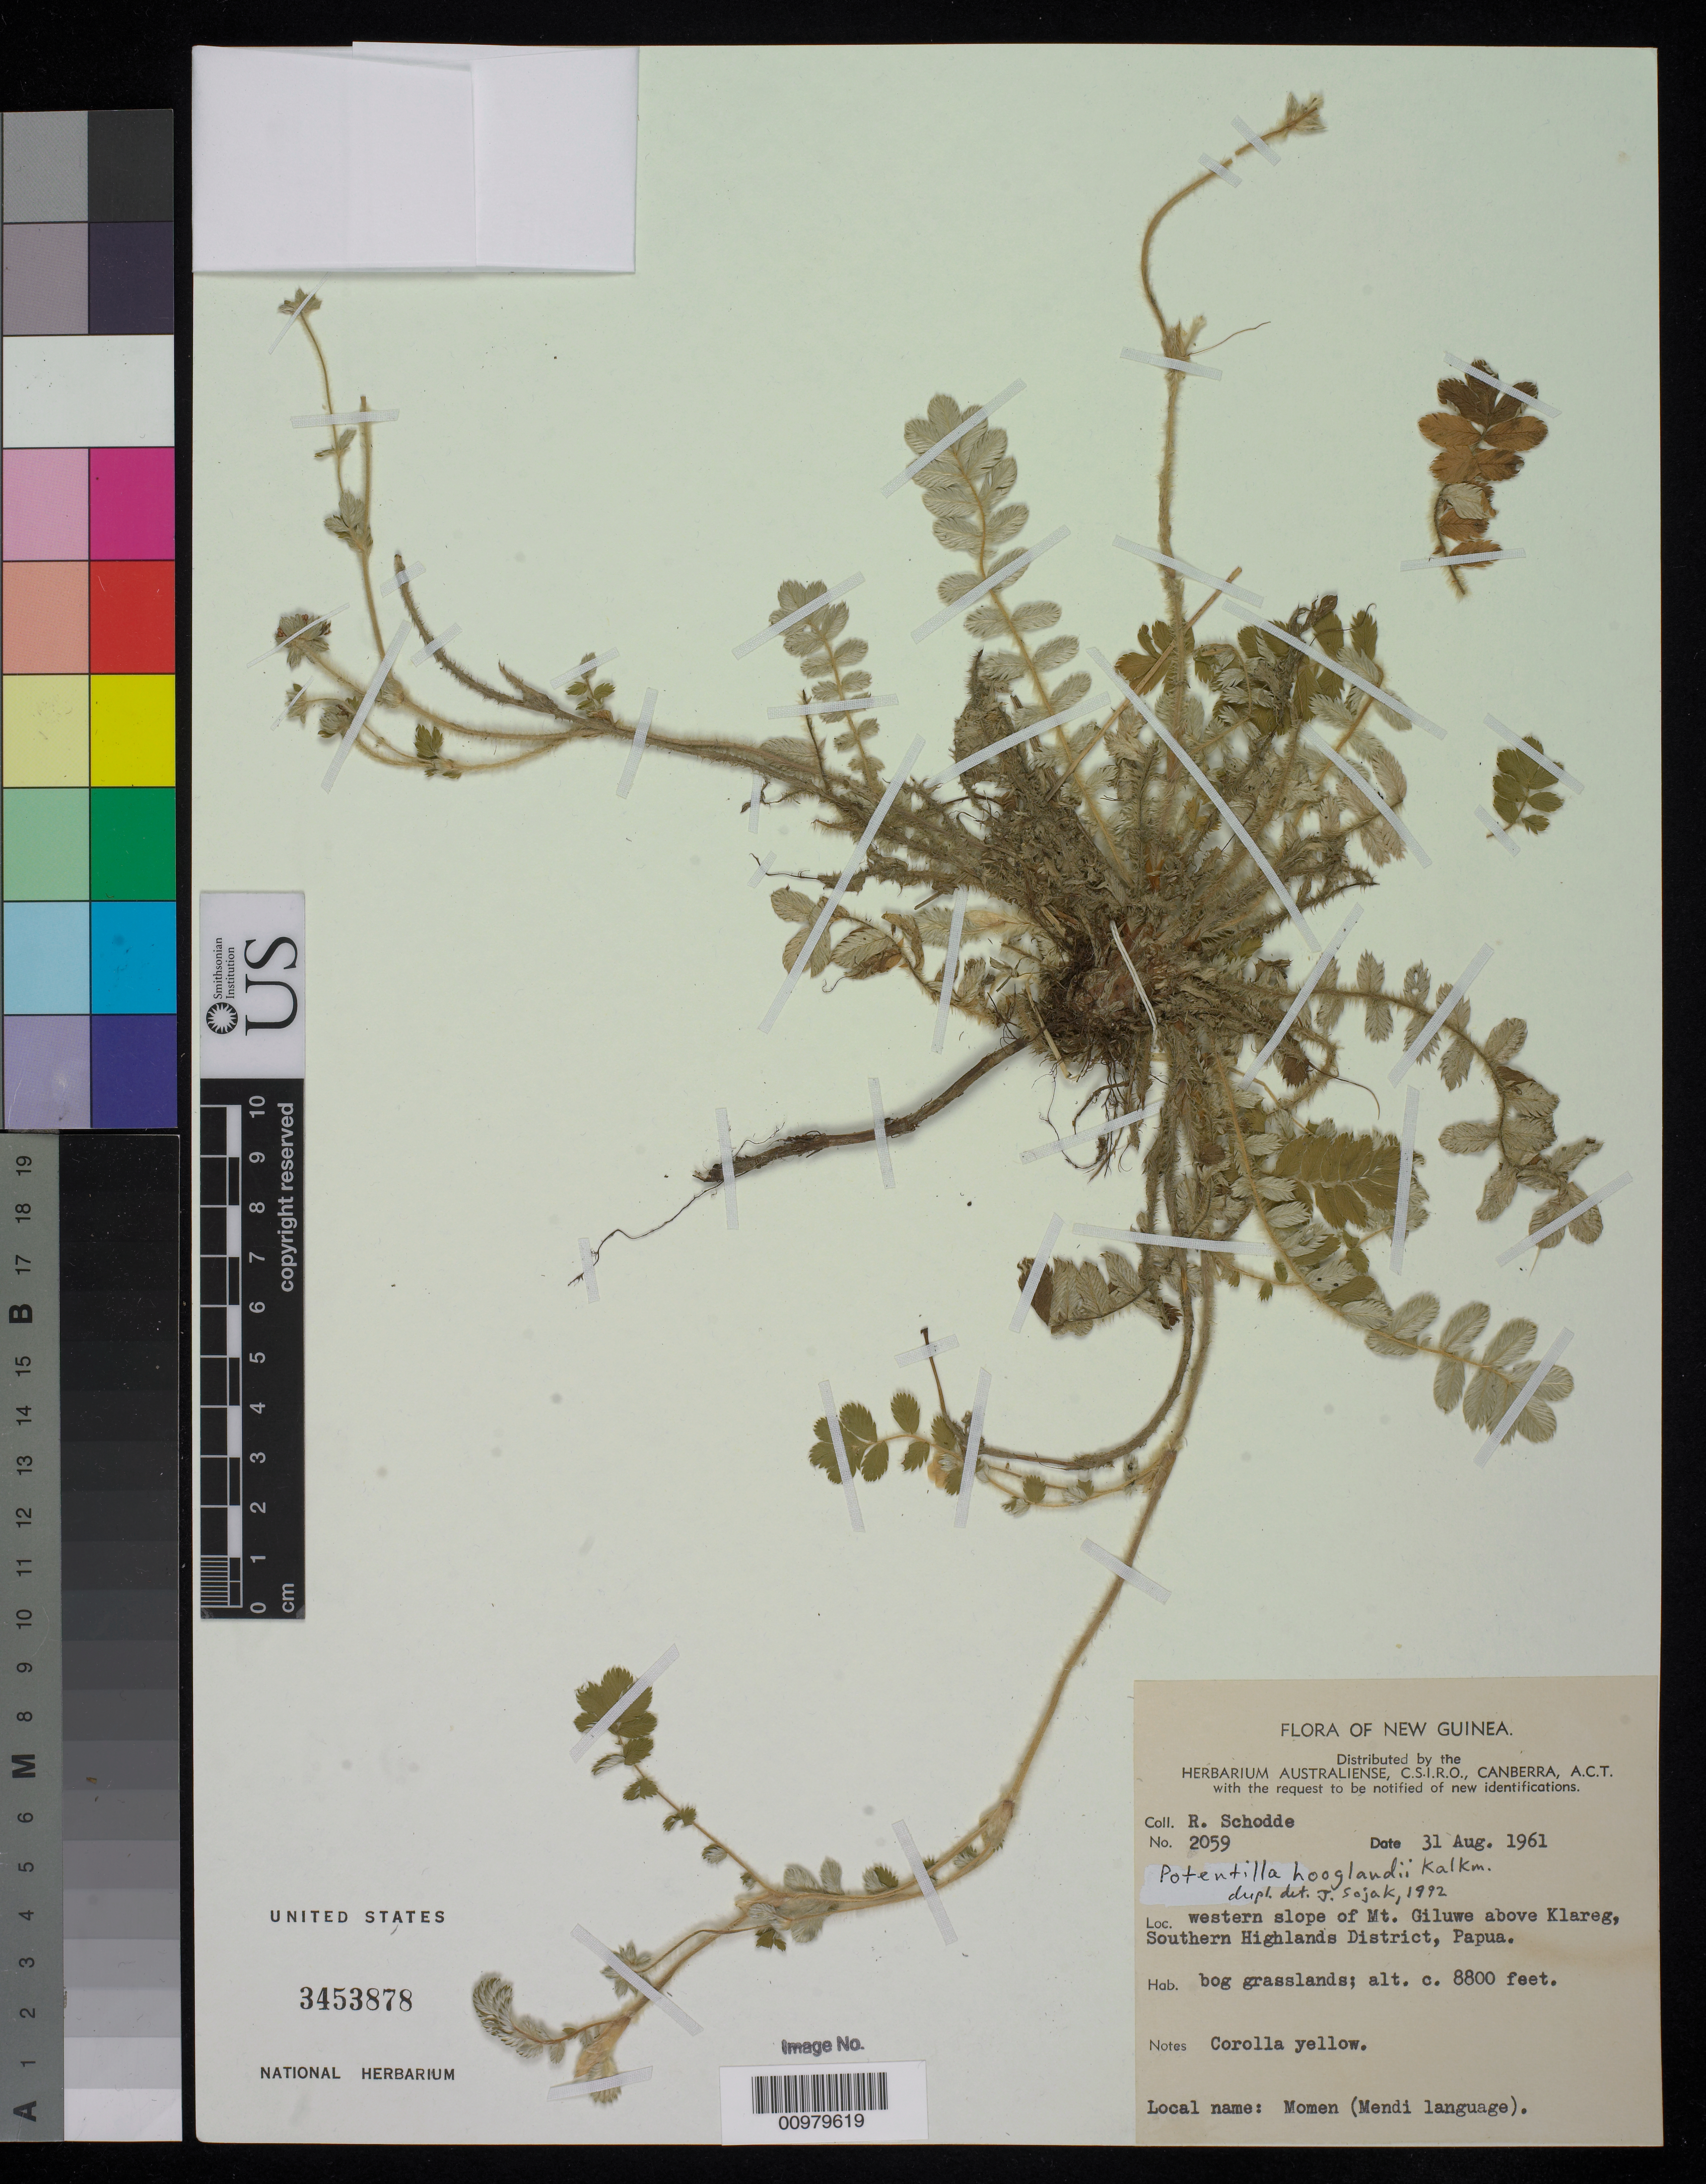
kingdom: Plantae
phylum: Tracheophyta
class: Magnoliopsida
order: Rosales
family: Rosaceae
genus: Potentilla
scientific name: Potentilla hooglandii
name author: Kalkman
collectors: R. Schodde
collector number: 2059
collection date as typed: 31 Aug 1951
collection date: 1951-08-31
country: Papua New Guinea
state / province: Southern Highlands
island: New Guinea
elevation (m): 2682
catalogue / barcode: US 3453878